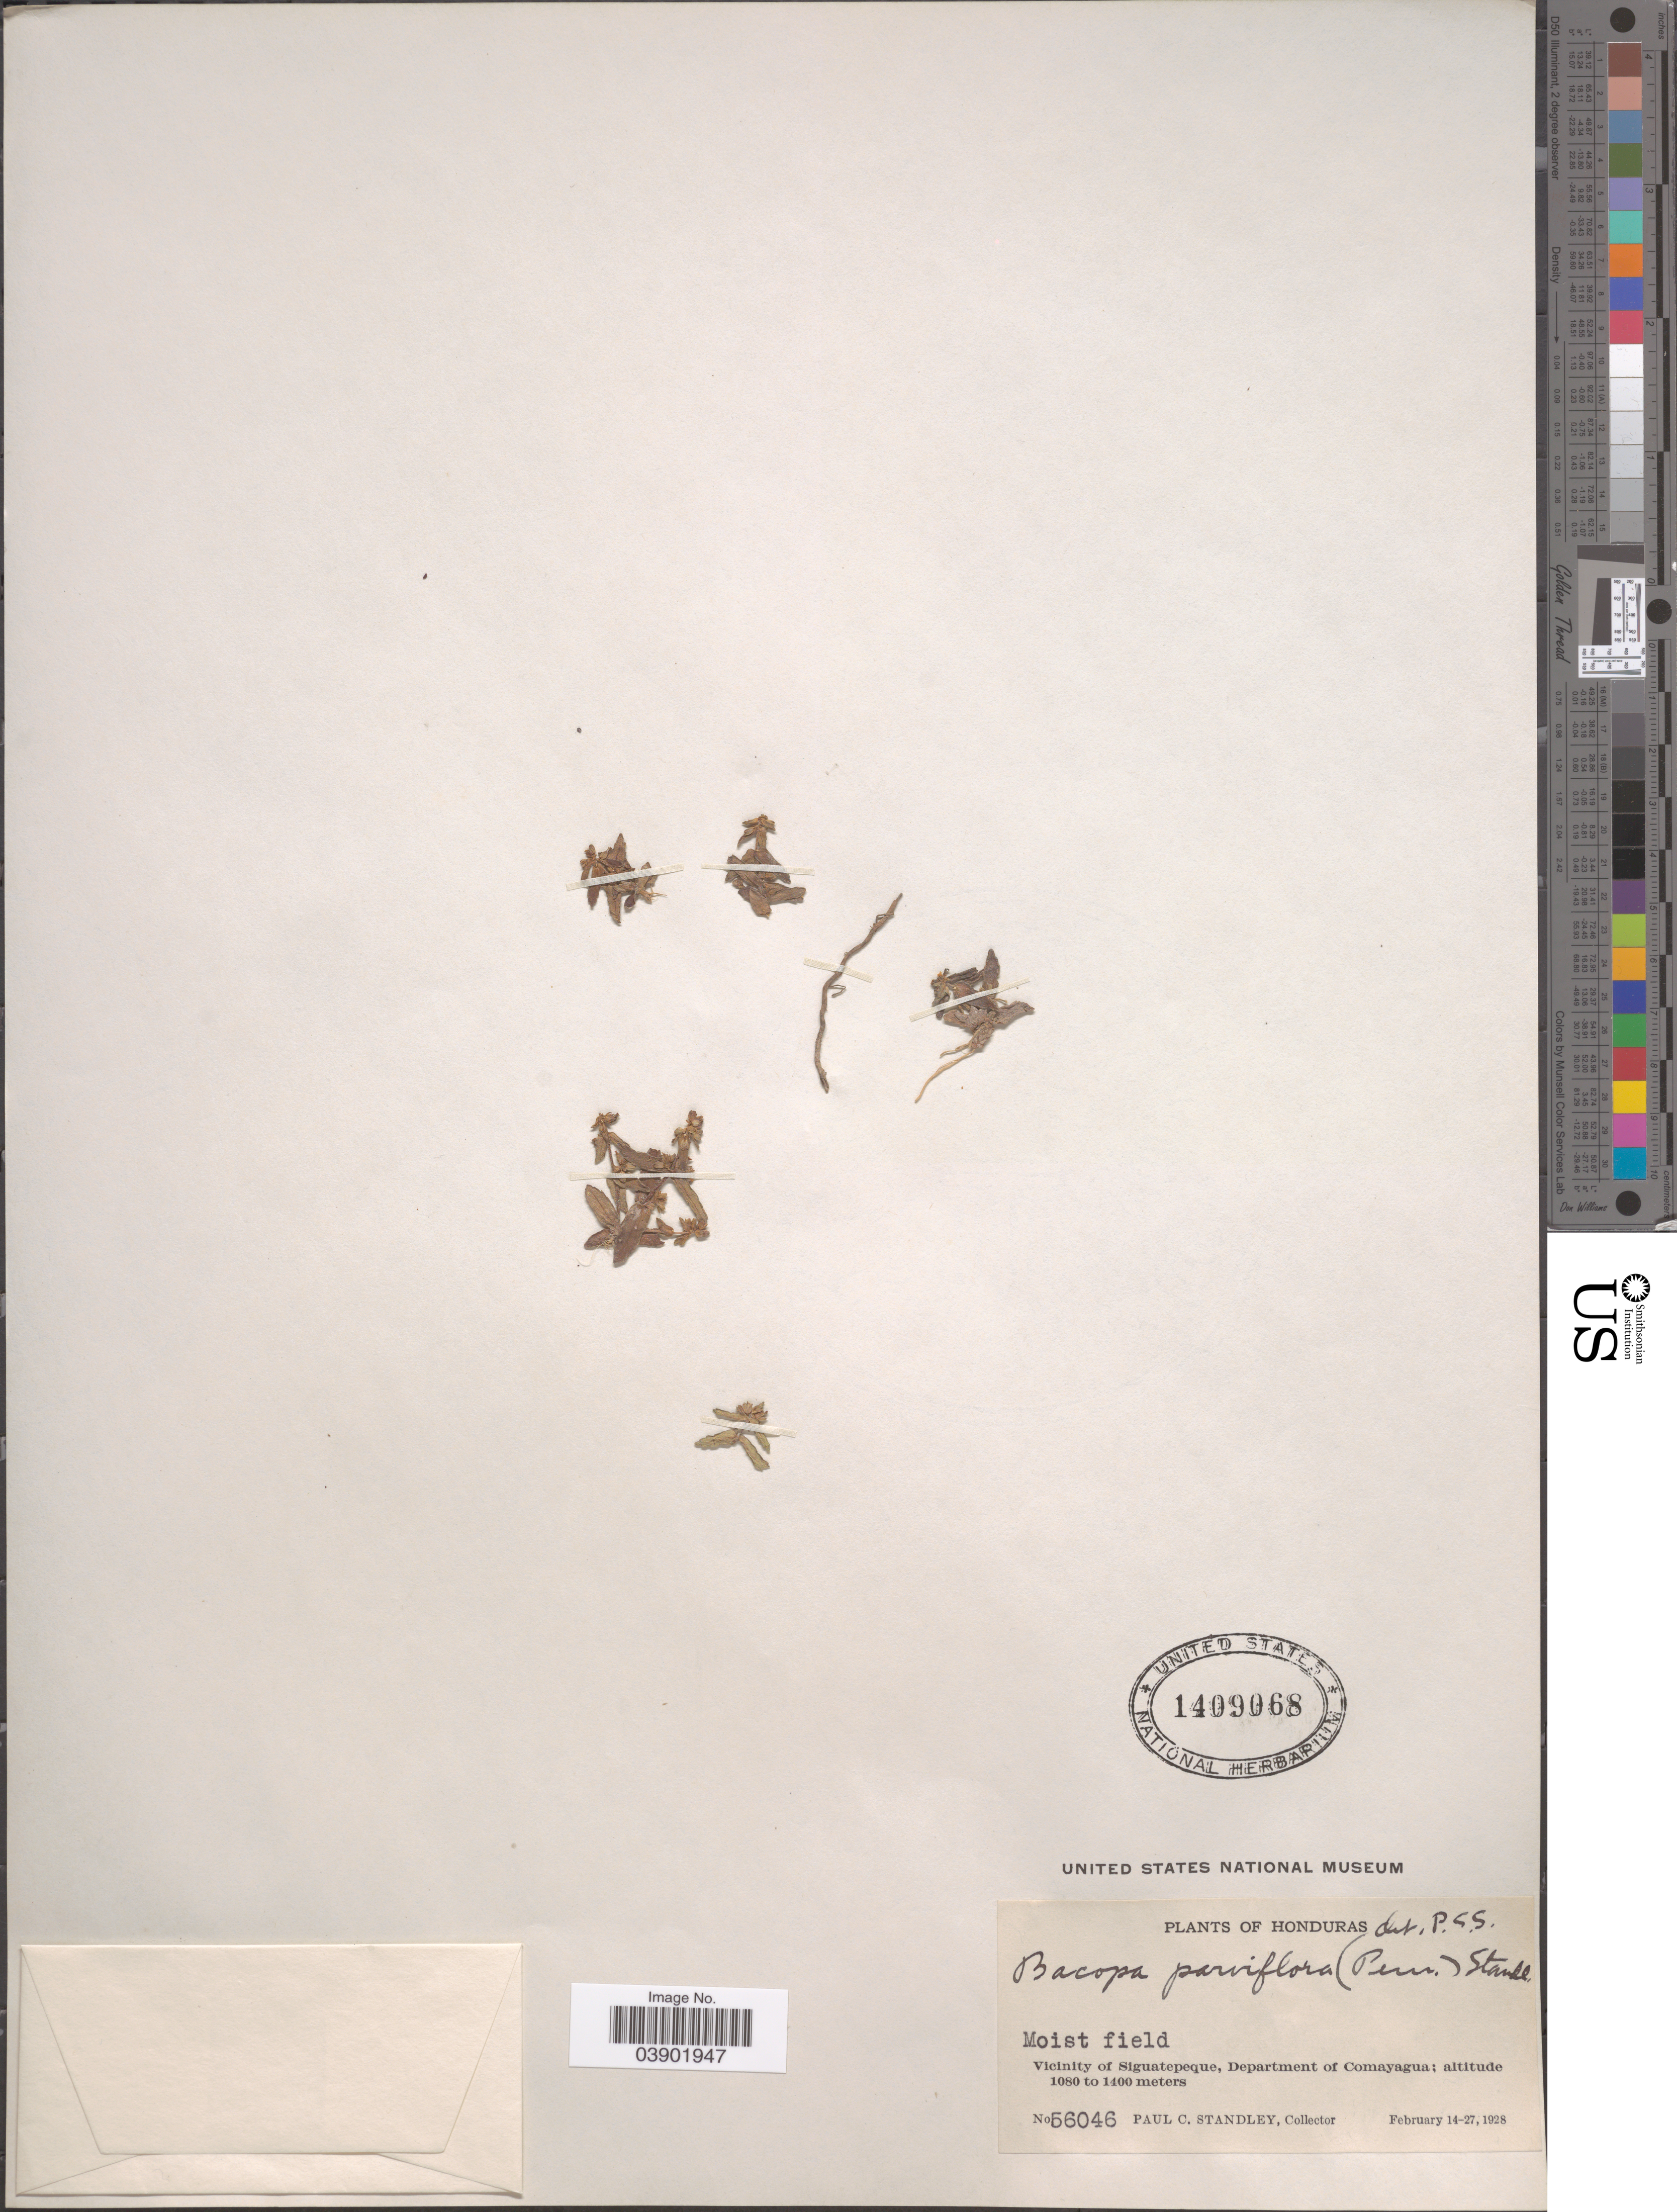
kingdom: Plantae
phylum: Tracheophyta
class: Magnoliopsida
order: Lamiales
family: Plantaginaceae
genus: Bacopa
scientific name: Bacopa parviflora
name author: Pennell ex Standl.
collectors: P. C. Standley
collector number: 56046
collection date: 1928-02-14/1928-02-27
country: Honduras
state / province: Comayagua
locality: Vicinity of Siguatepeque, Department of Comayagua.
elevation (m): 1080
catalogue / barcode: US 1409068